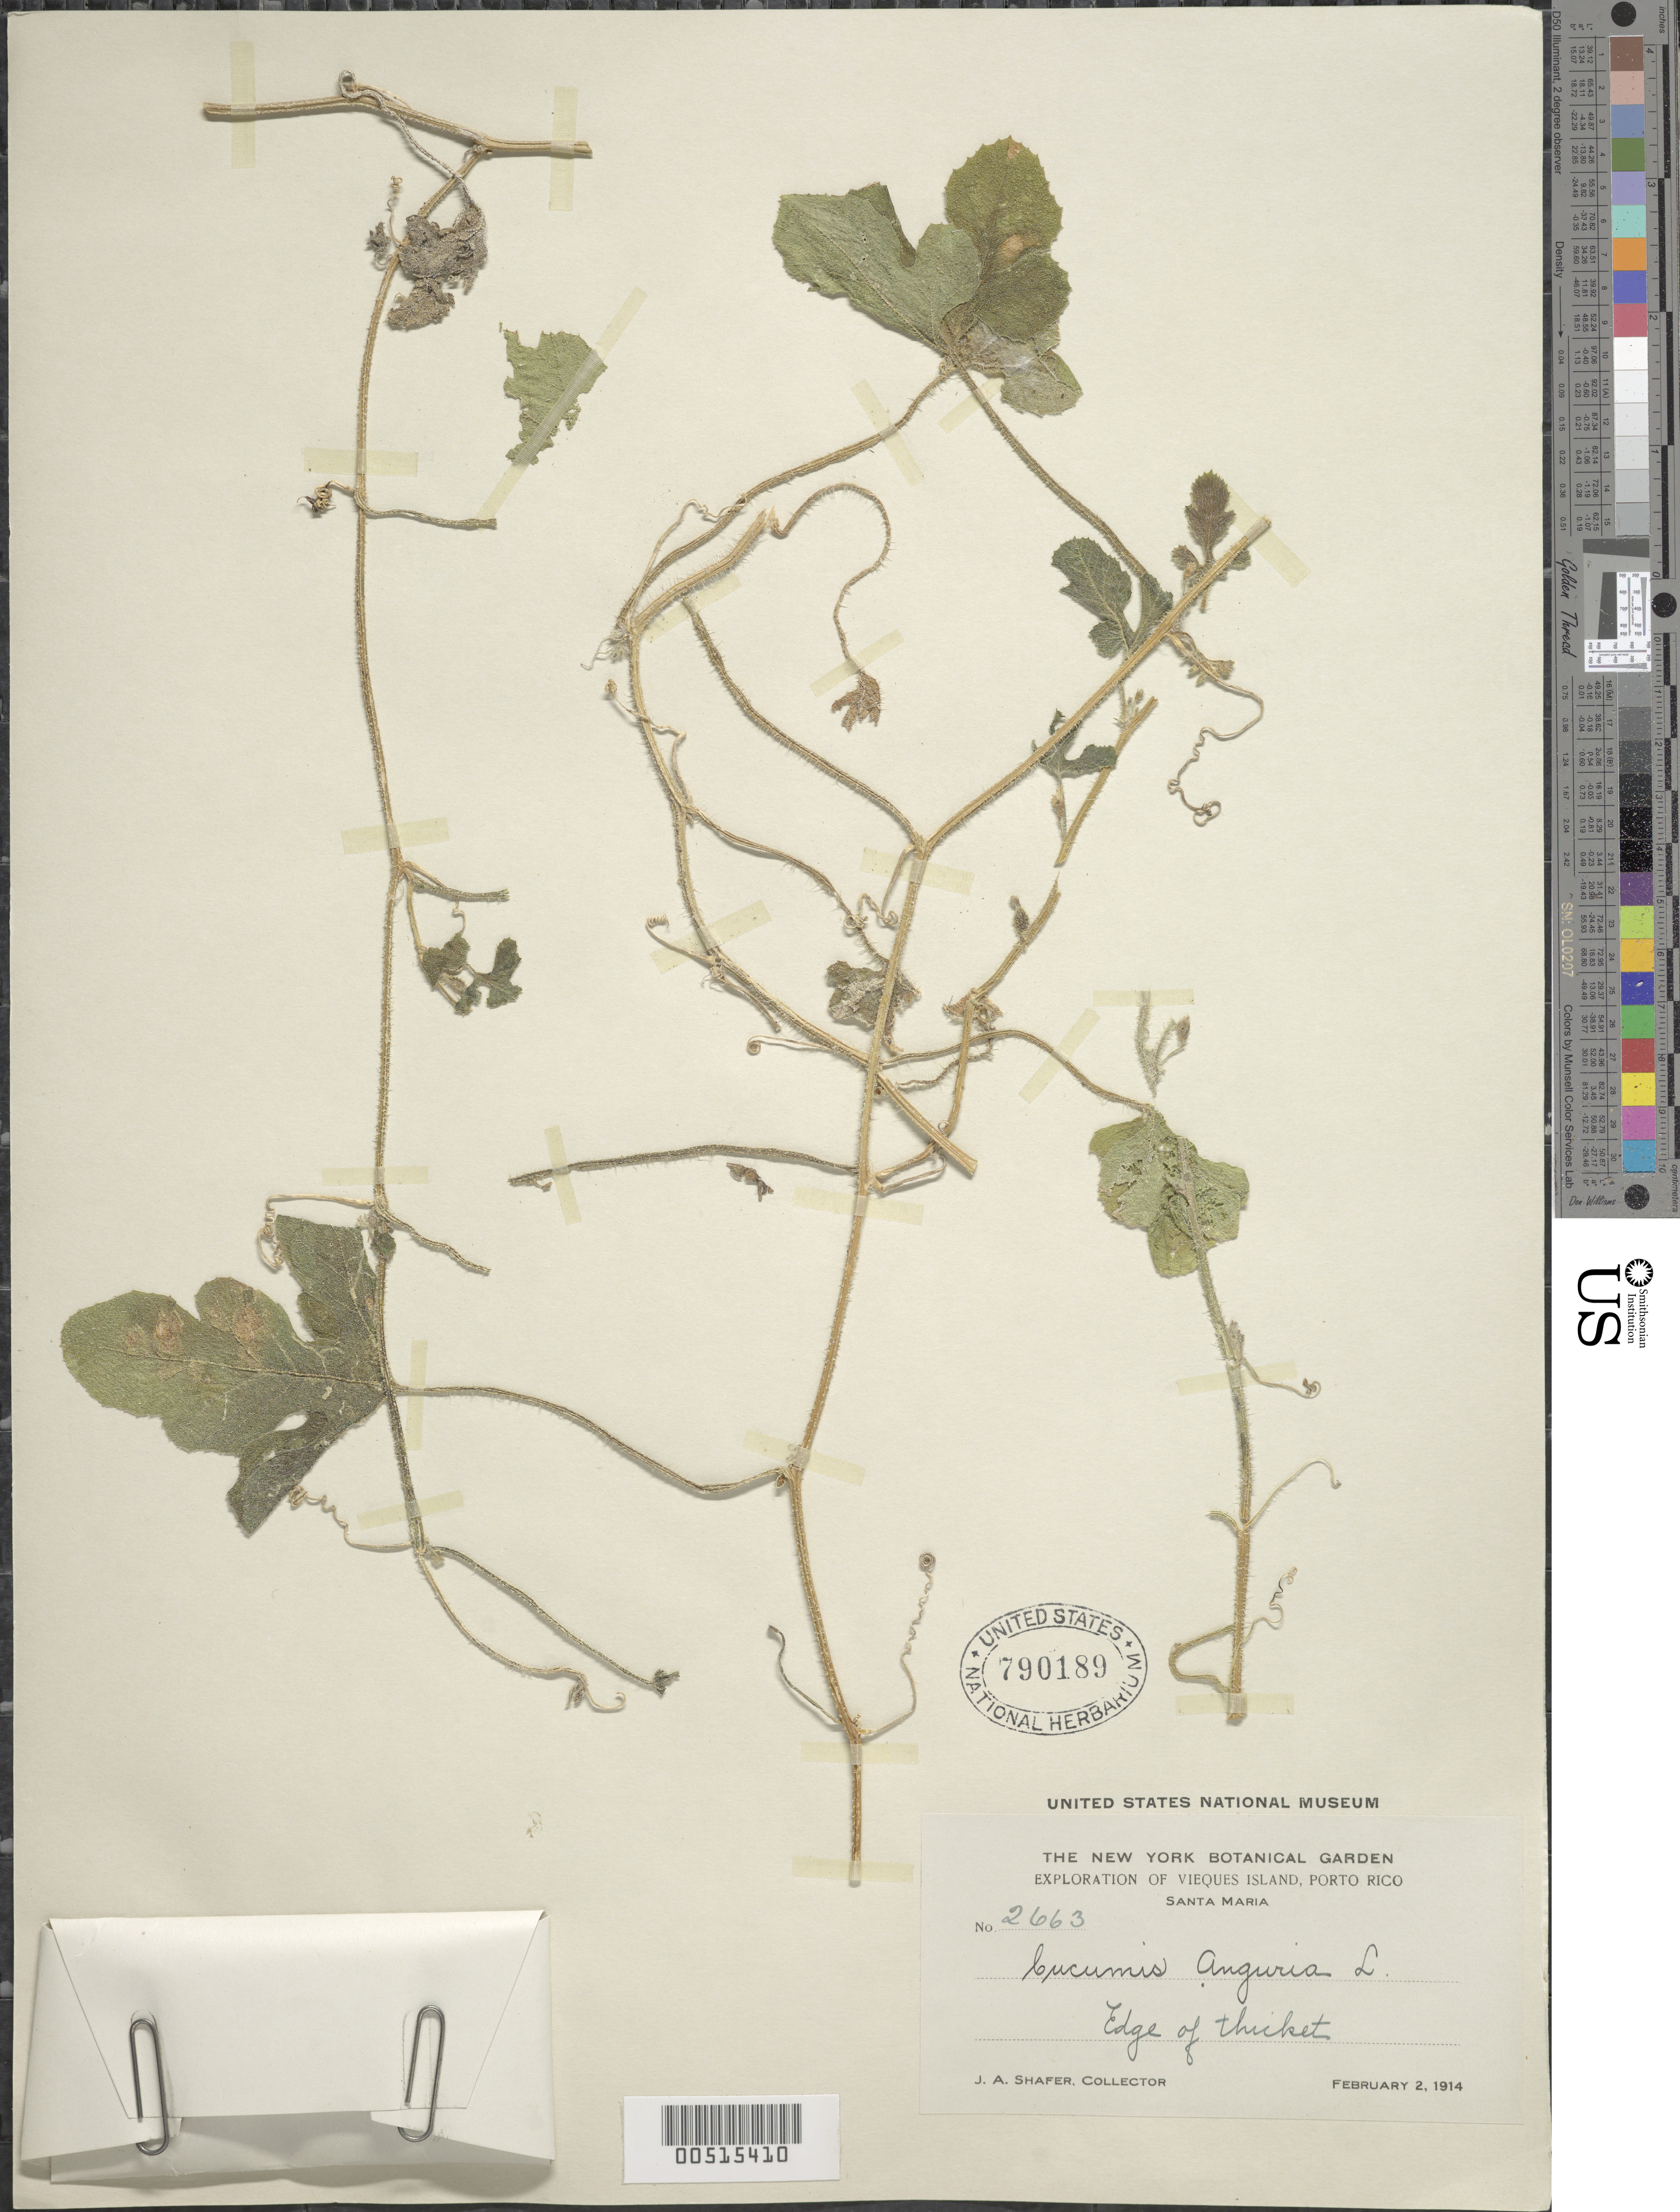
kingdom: Plantae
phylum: Tracheophyta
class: Magnoliopsida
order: Cucurbitales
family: Cucurbitaceae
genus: Cucumis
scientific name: Cucumis anguria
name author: L.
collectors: J. A. Shafer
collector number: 2663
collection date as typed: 02 Feb 1914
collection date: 1914-02-02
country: Puerto Rico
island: Greater Antilles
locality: Vieques Island: Santa Maria. Edge of thicket.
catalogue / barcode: US 790189